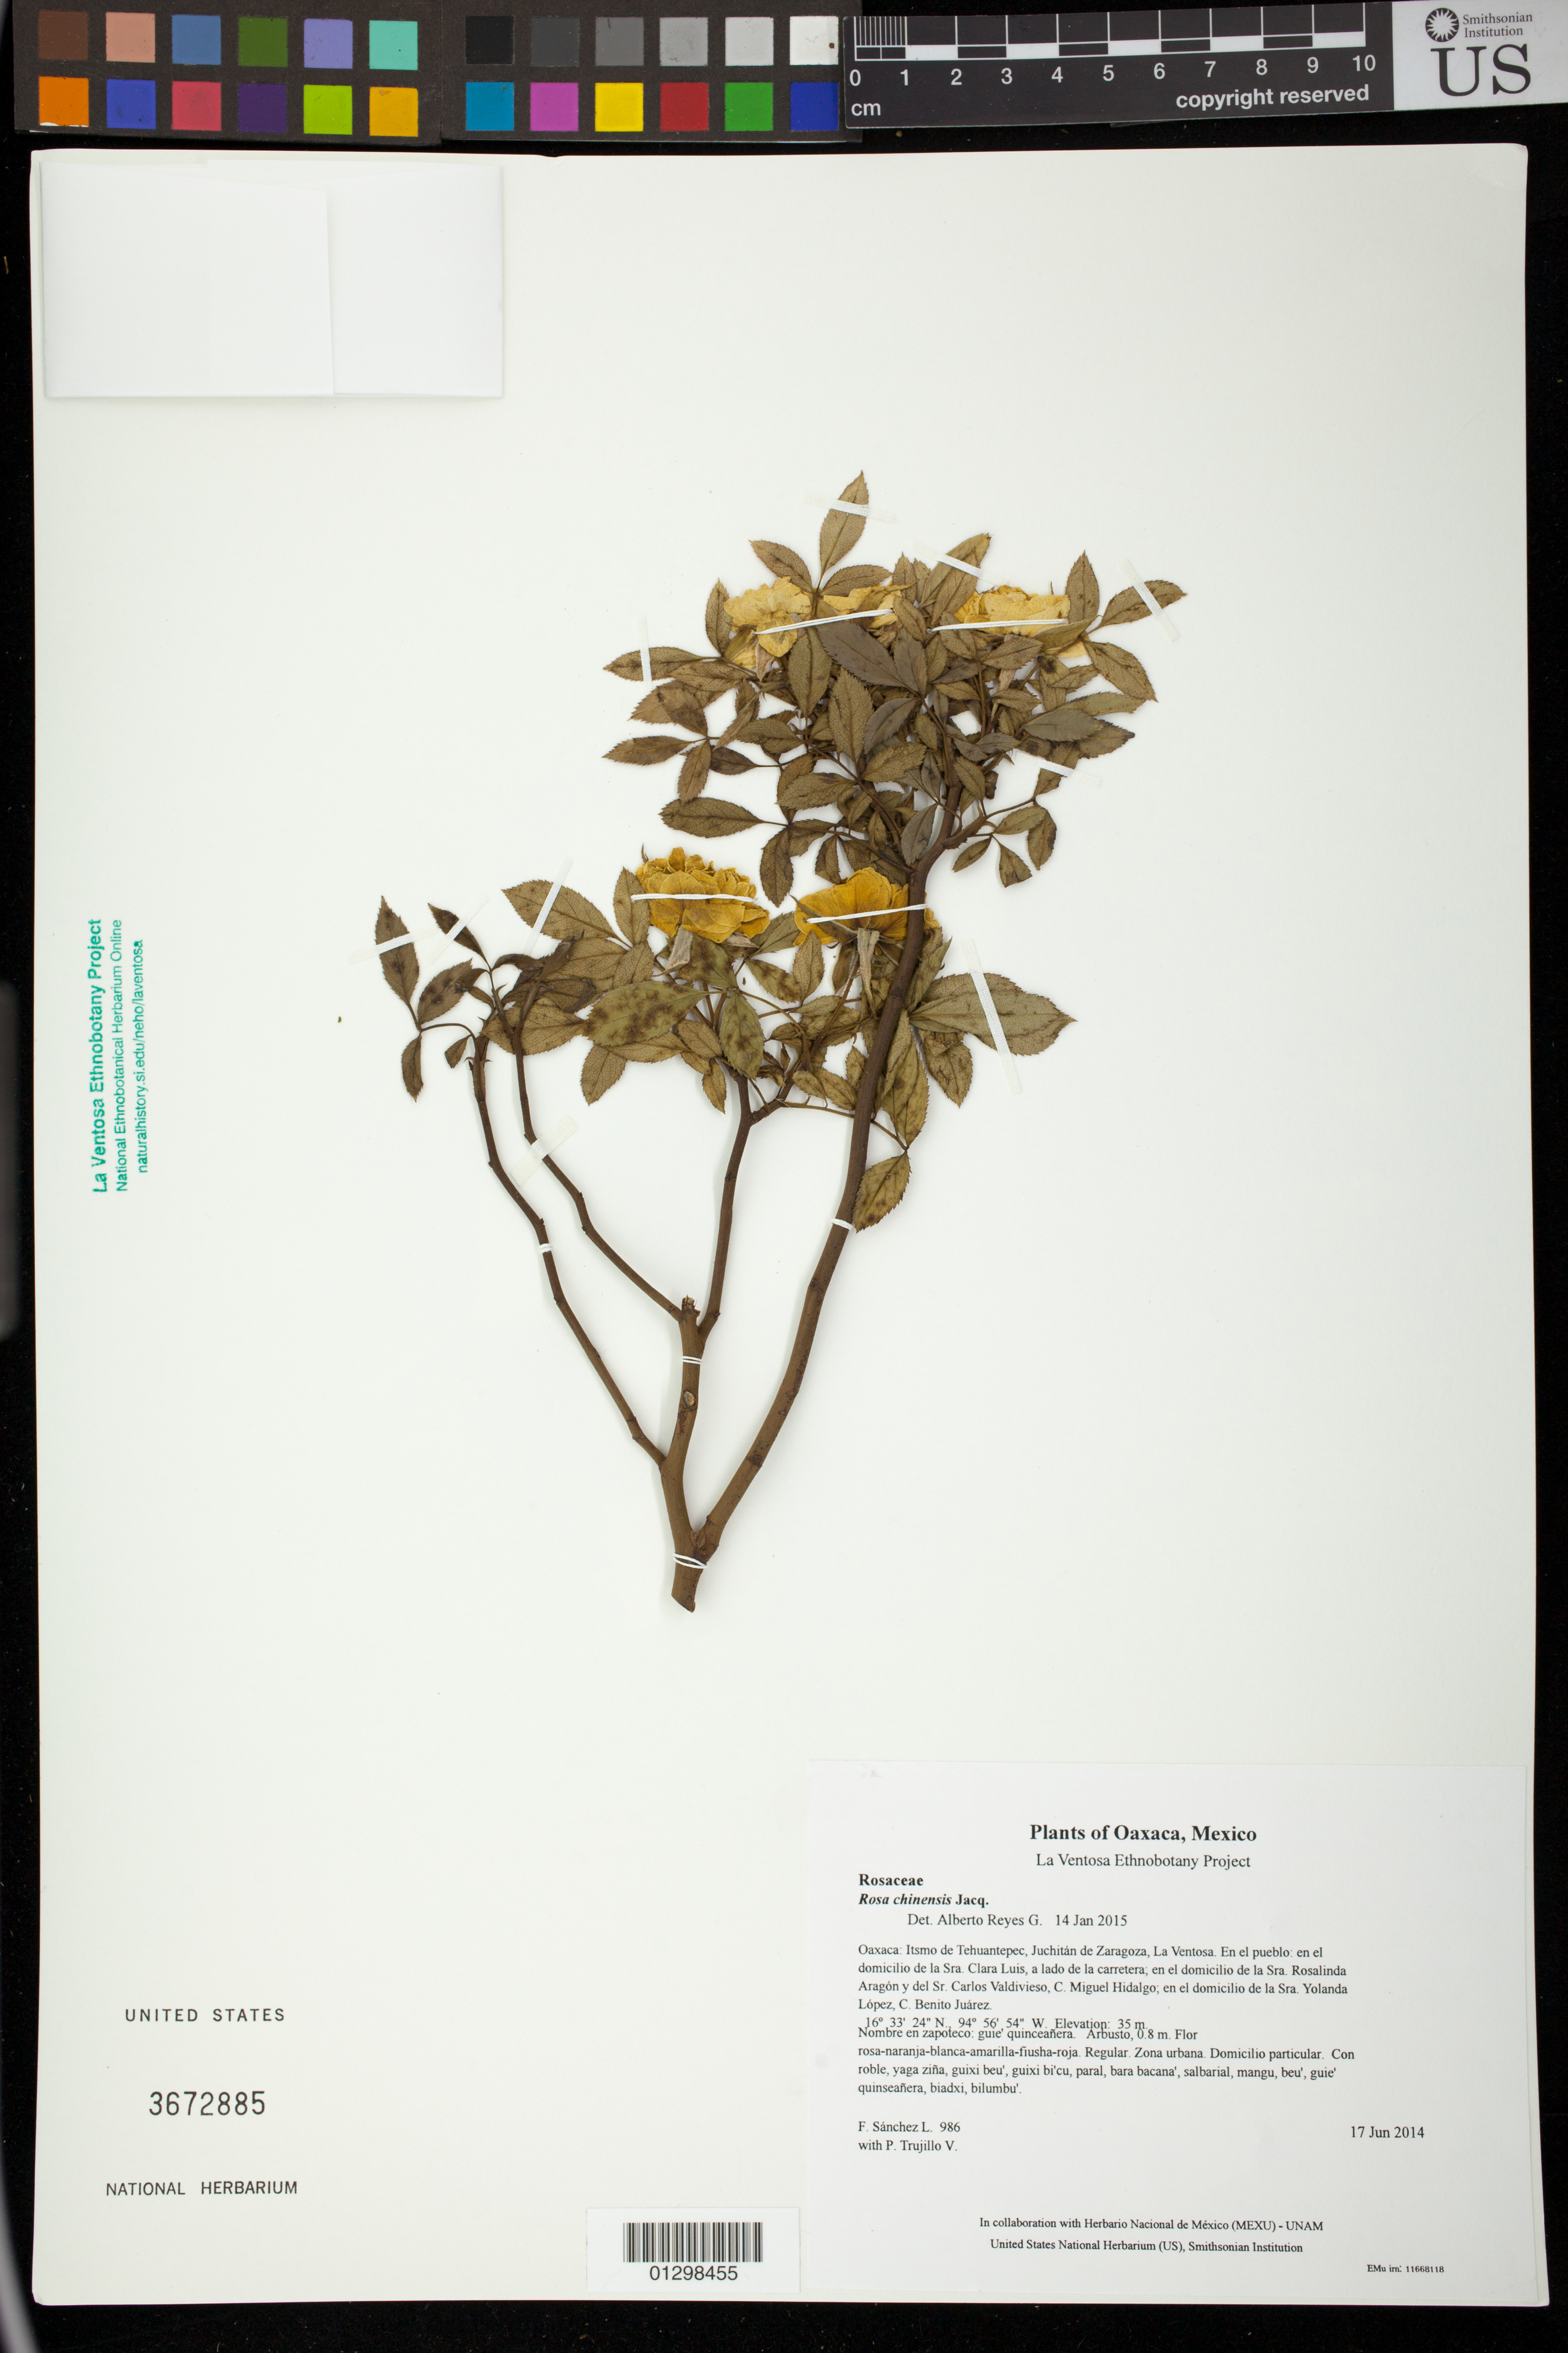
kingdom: Plantae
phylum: Tracheophyta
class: Magnoliopsida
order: Rosales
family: Rosaceae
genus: Rosa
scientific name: Rosa chinensis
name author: Jacq.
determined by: Reyes García, A.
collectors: F. Sánchez L. & P. Trujillo V.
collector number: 986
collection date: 2014-06-17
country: Mexico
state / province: Oaxaca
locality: Itsmo de Tehuantepec, Juchitán de Zaragoza, La Ventosa. En el pueblo: en el domicilio de la Sra. Clara Luis, a lado de la carretera; en el domicilio de la Sra. Rosalinda Aragón y del Sr. Carlos Valdivieso, C. Miguel Hidalgo; en el domicilio de la Sra. Yolanda López, C. Benito Juárez.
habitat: Zona urbana. Domicilio particular.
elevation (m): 35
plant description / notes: JEBOT, MEXU, US; Yaga bandaga. 0.8 m. Guie' rosa-biguitu-naquichi'-naguchi-fiusha-naxiña'. Nuu.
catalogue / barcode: US 3672885